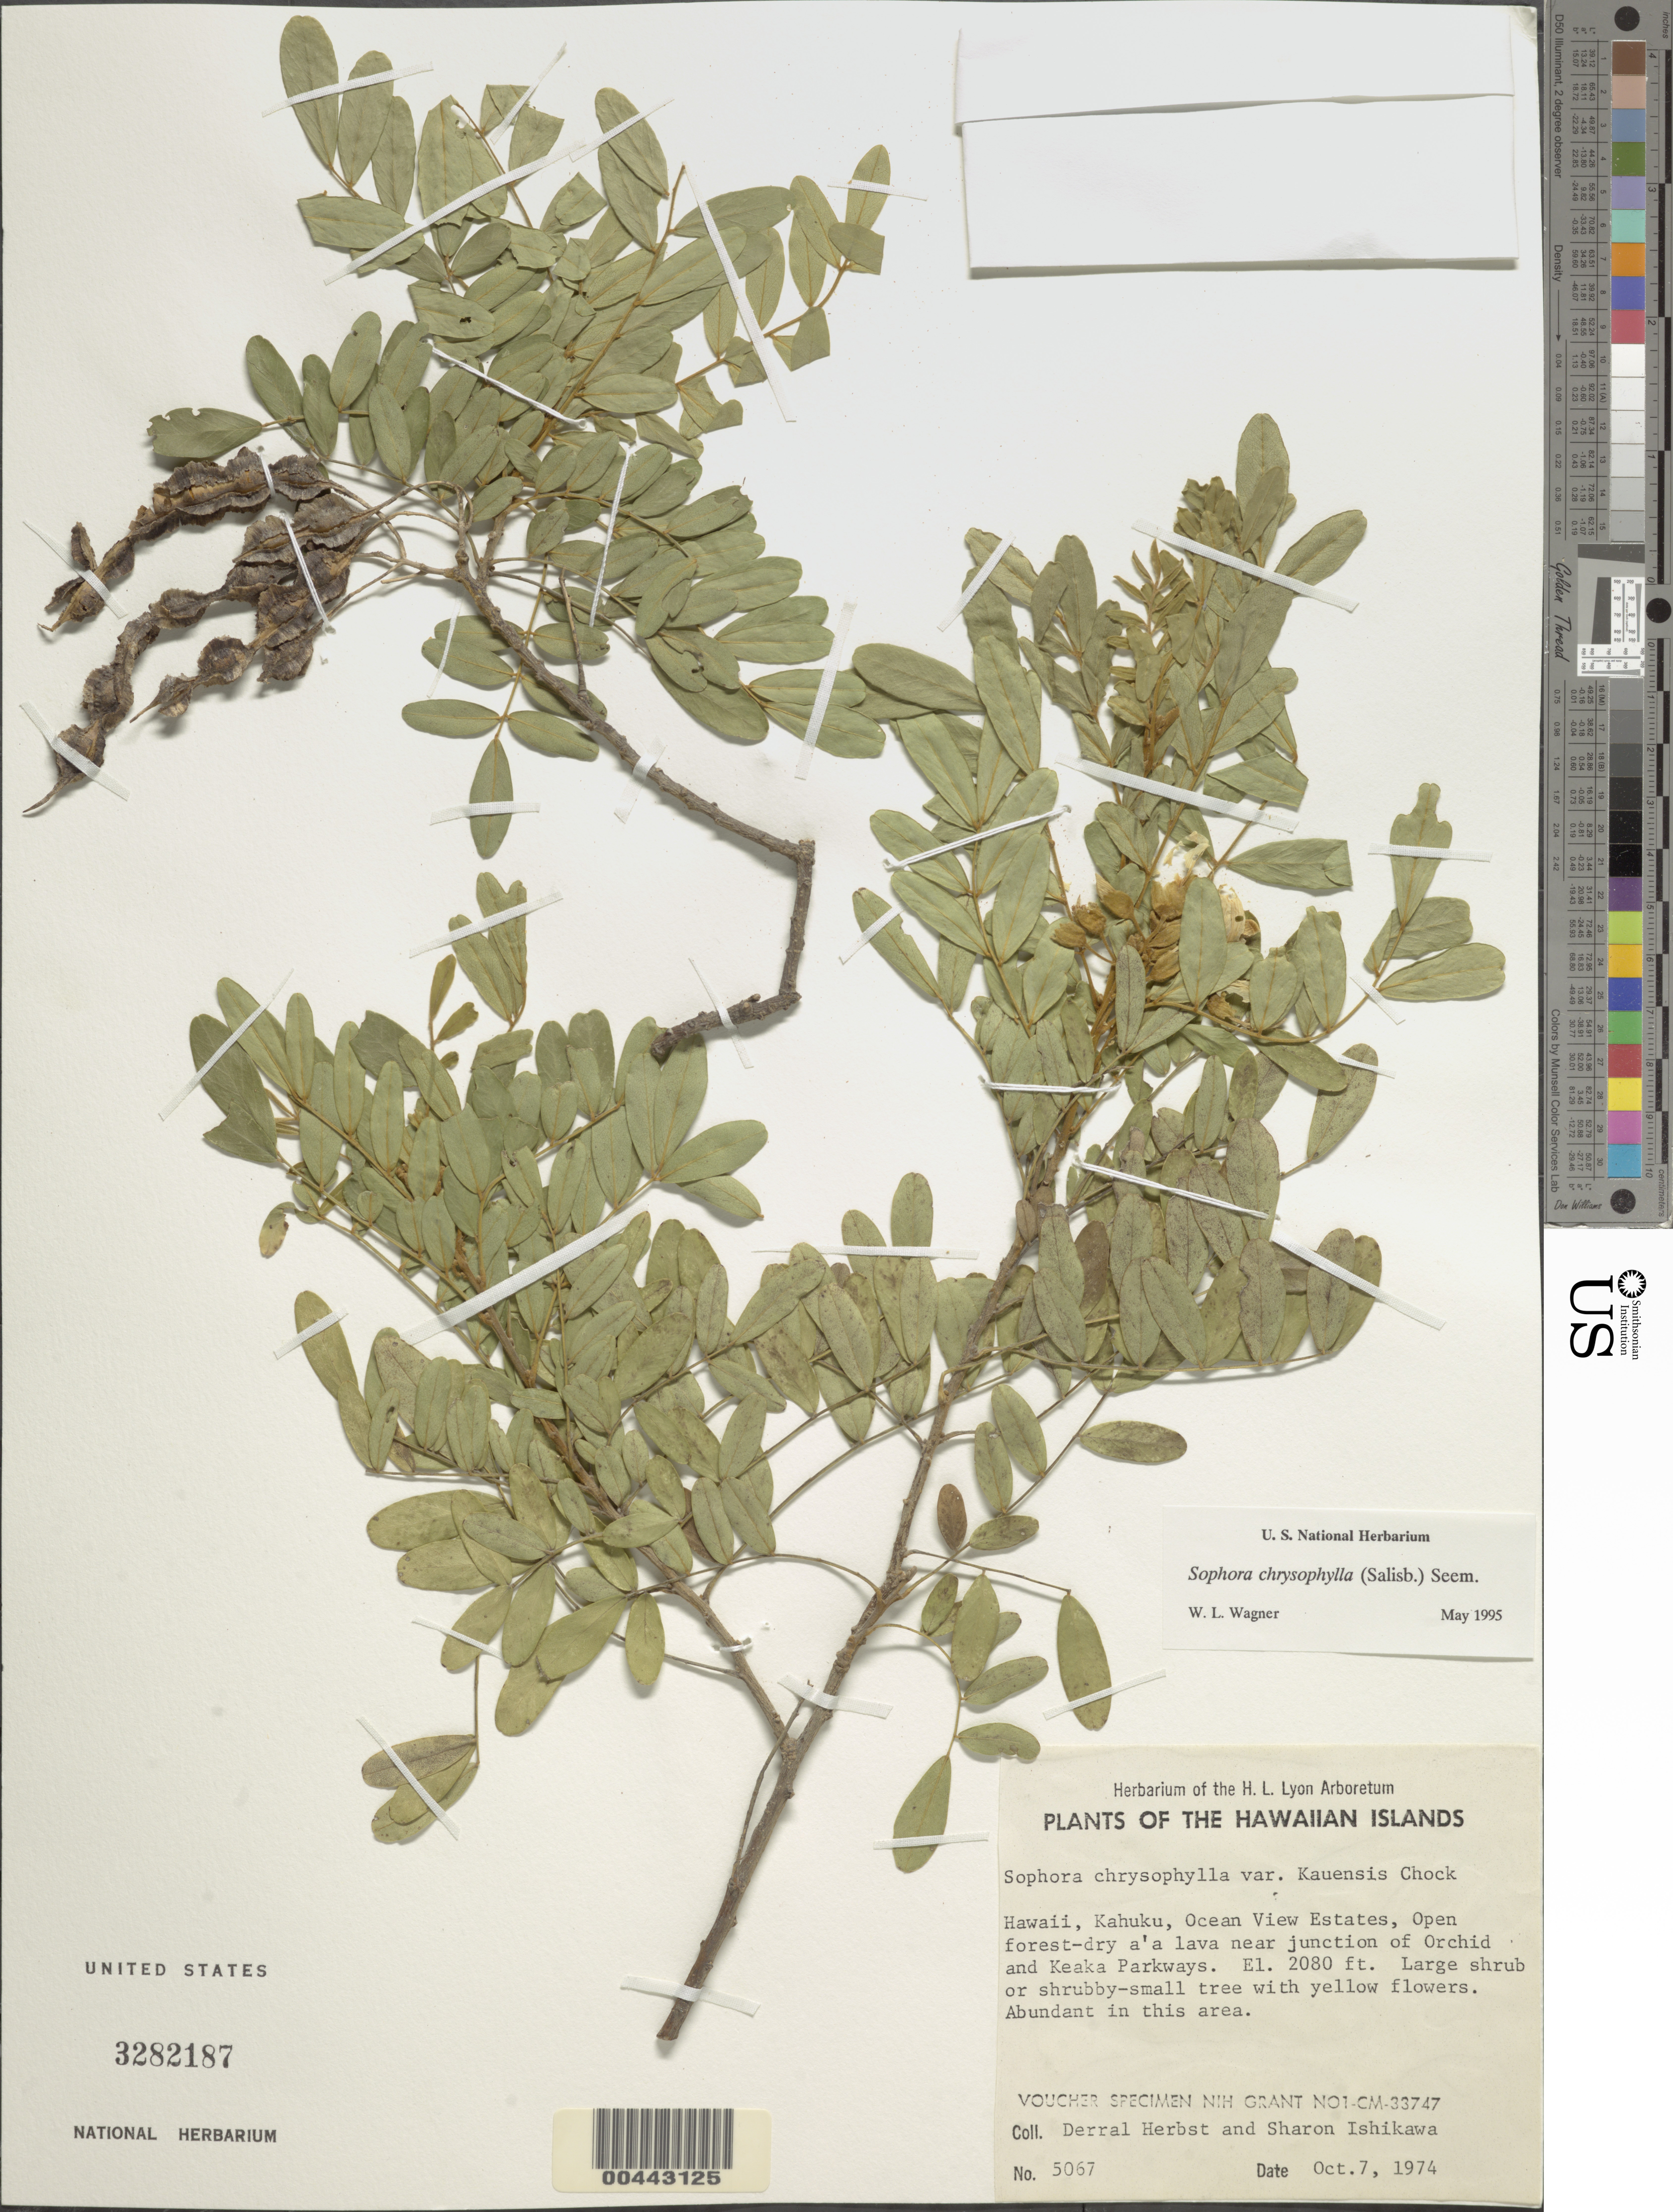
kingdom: Plantae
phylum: Tracheophyta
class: Magnoliopsida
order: Fabales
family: Fabaceae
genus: Sophora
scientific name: Sophora chrysophylla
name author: (Salisb.) Seem.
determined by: Wagner, W. L., (BOT), Smithsonian Institution - National Museum of Natural History (UNITED STATES)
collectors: D. R. Herbst & S. Ishikawa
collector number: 5067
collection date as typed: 7 Oct 1974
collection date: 1974-10-07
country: United States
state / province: Hawaii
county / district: Hawaii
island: Hawaii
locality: Kahuku, Ocean View Estates, near junction of Orchid and Keaka Parkways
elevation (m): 634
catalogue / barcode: US 3282187